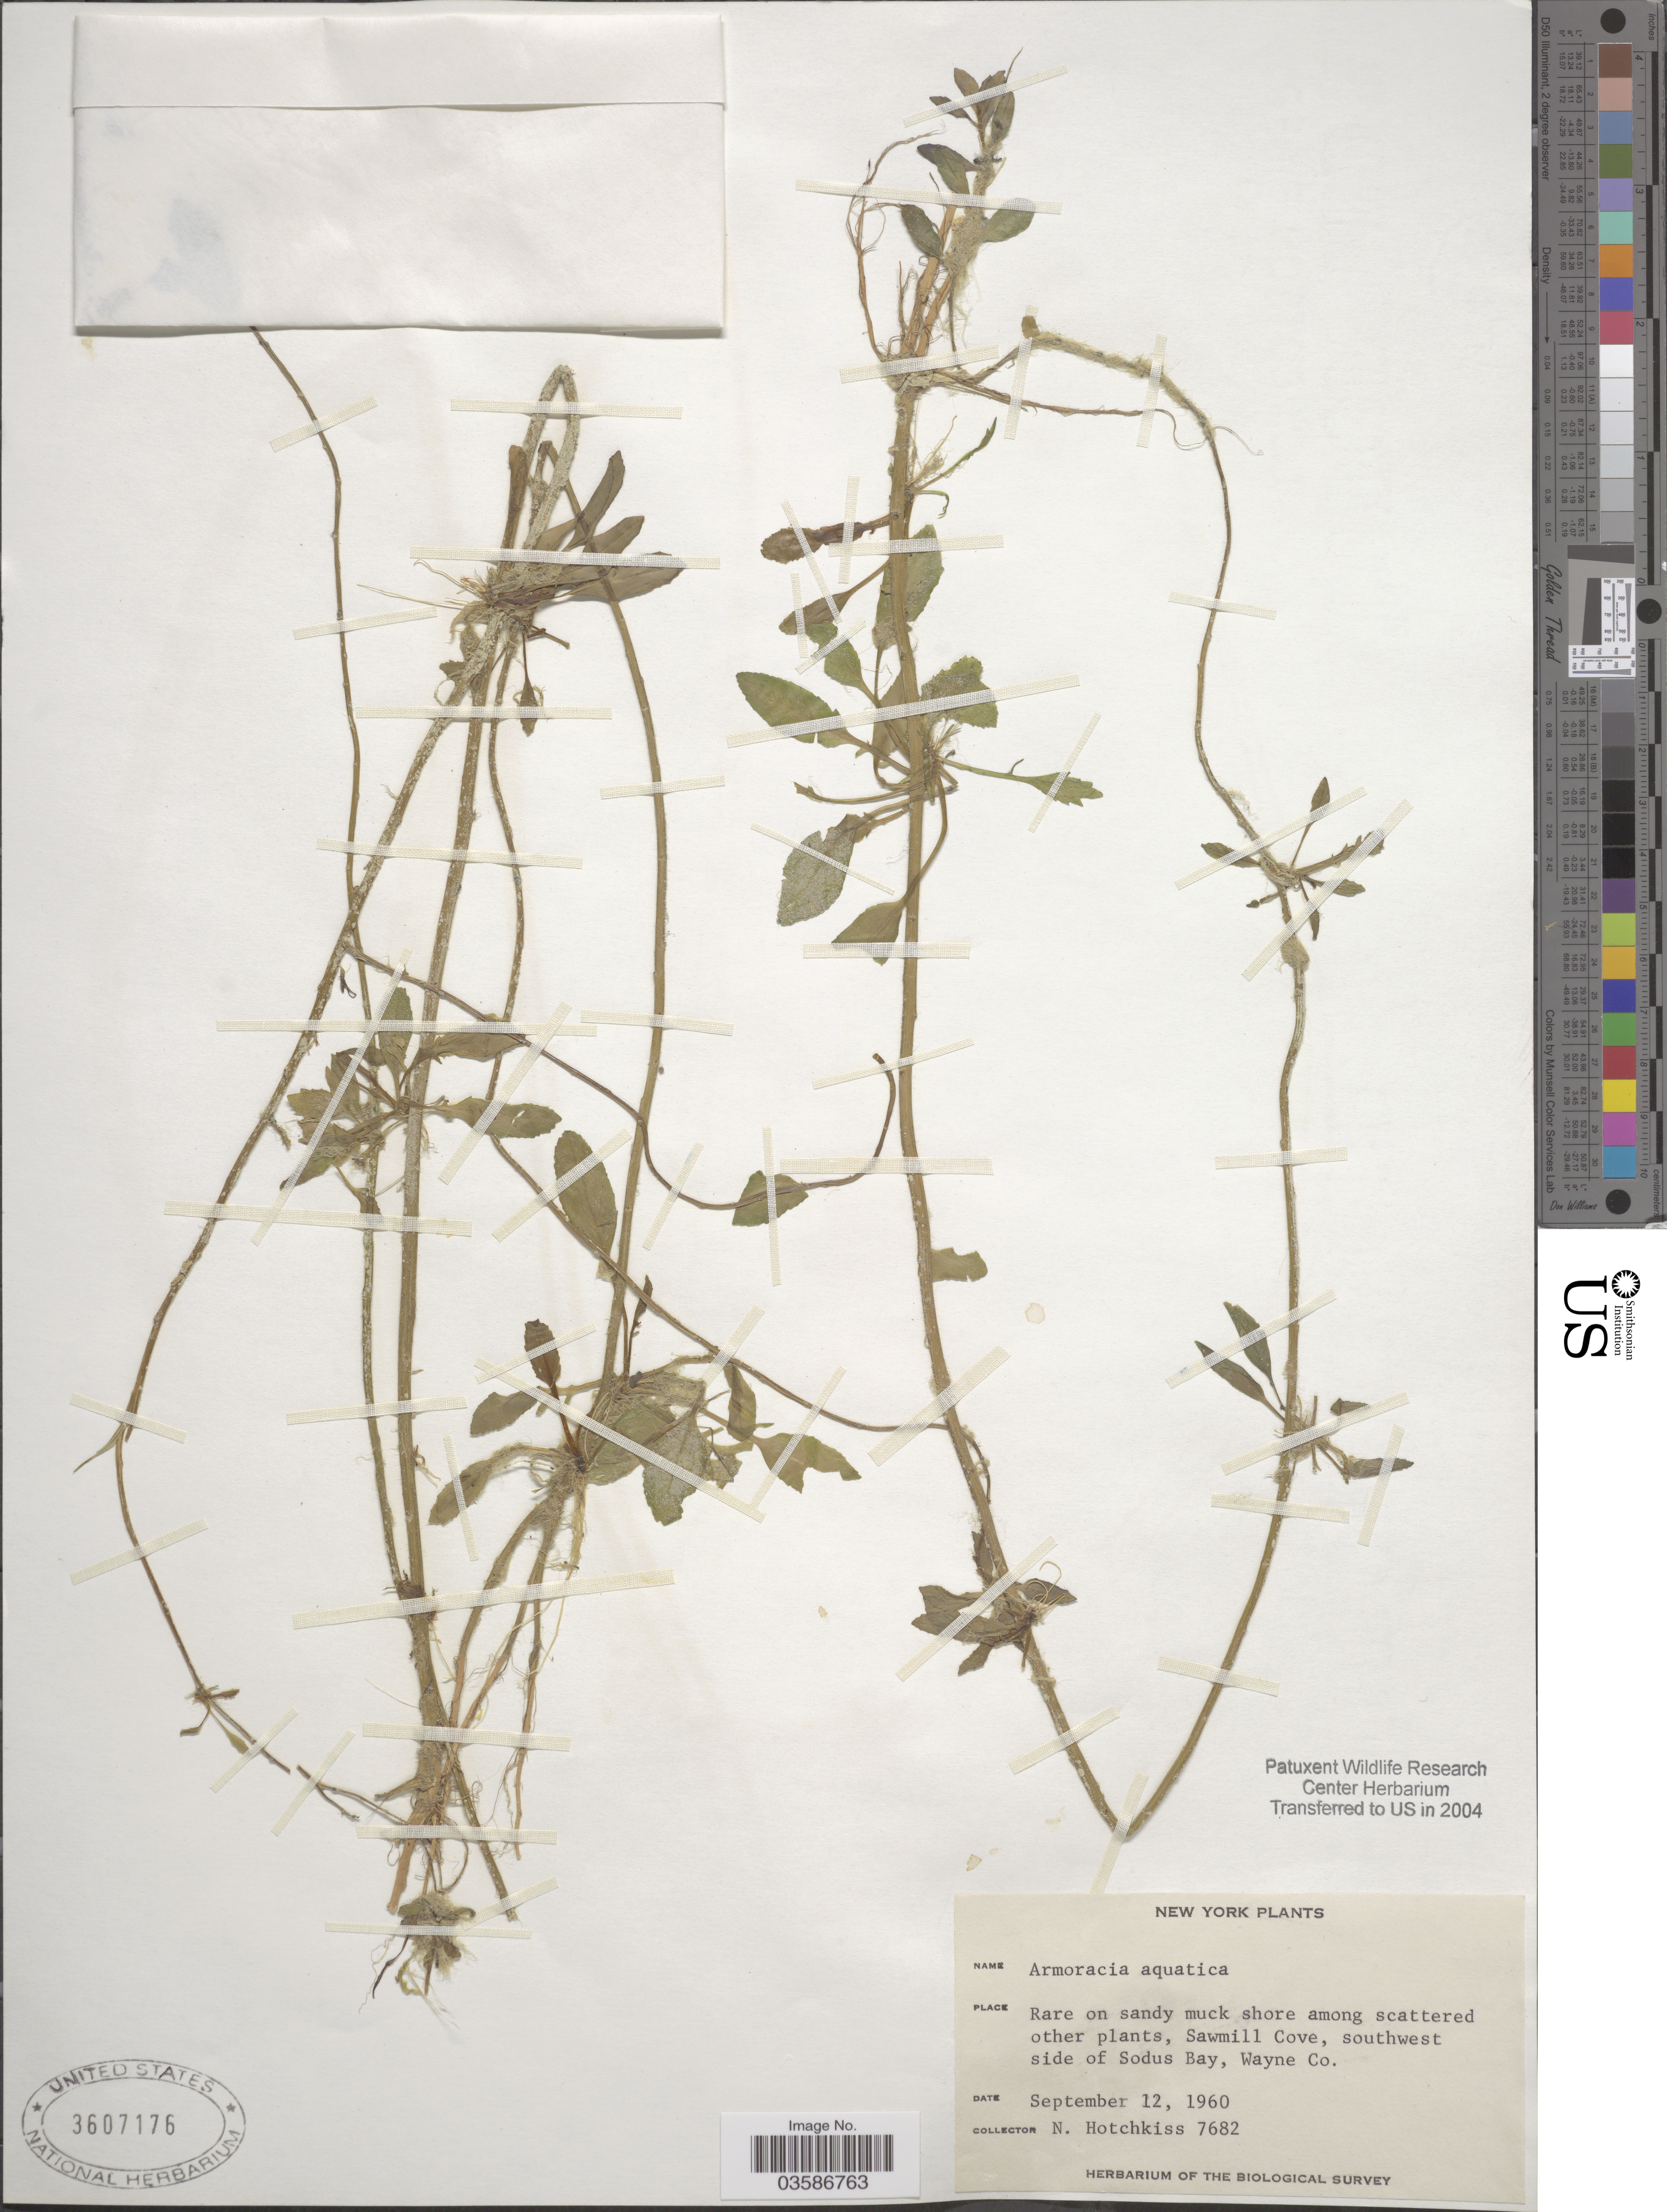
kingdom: Plantae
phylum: Tracheophyta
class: Magnoliopsida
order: Brassicales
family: Brassicaceae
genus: Rorippa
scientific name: Rorippa aquatica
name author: (Eaton) E.J. Palmer & Steyerm.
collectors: N. Hotchkiss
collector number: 7682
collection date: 1960-09-12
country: United States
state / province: New York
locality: Sawmill Cove, southwest side of Sodus Bay, Wayne Co.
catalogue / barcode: US 3607176